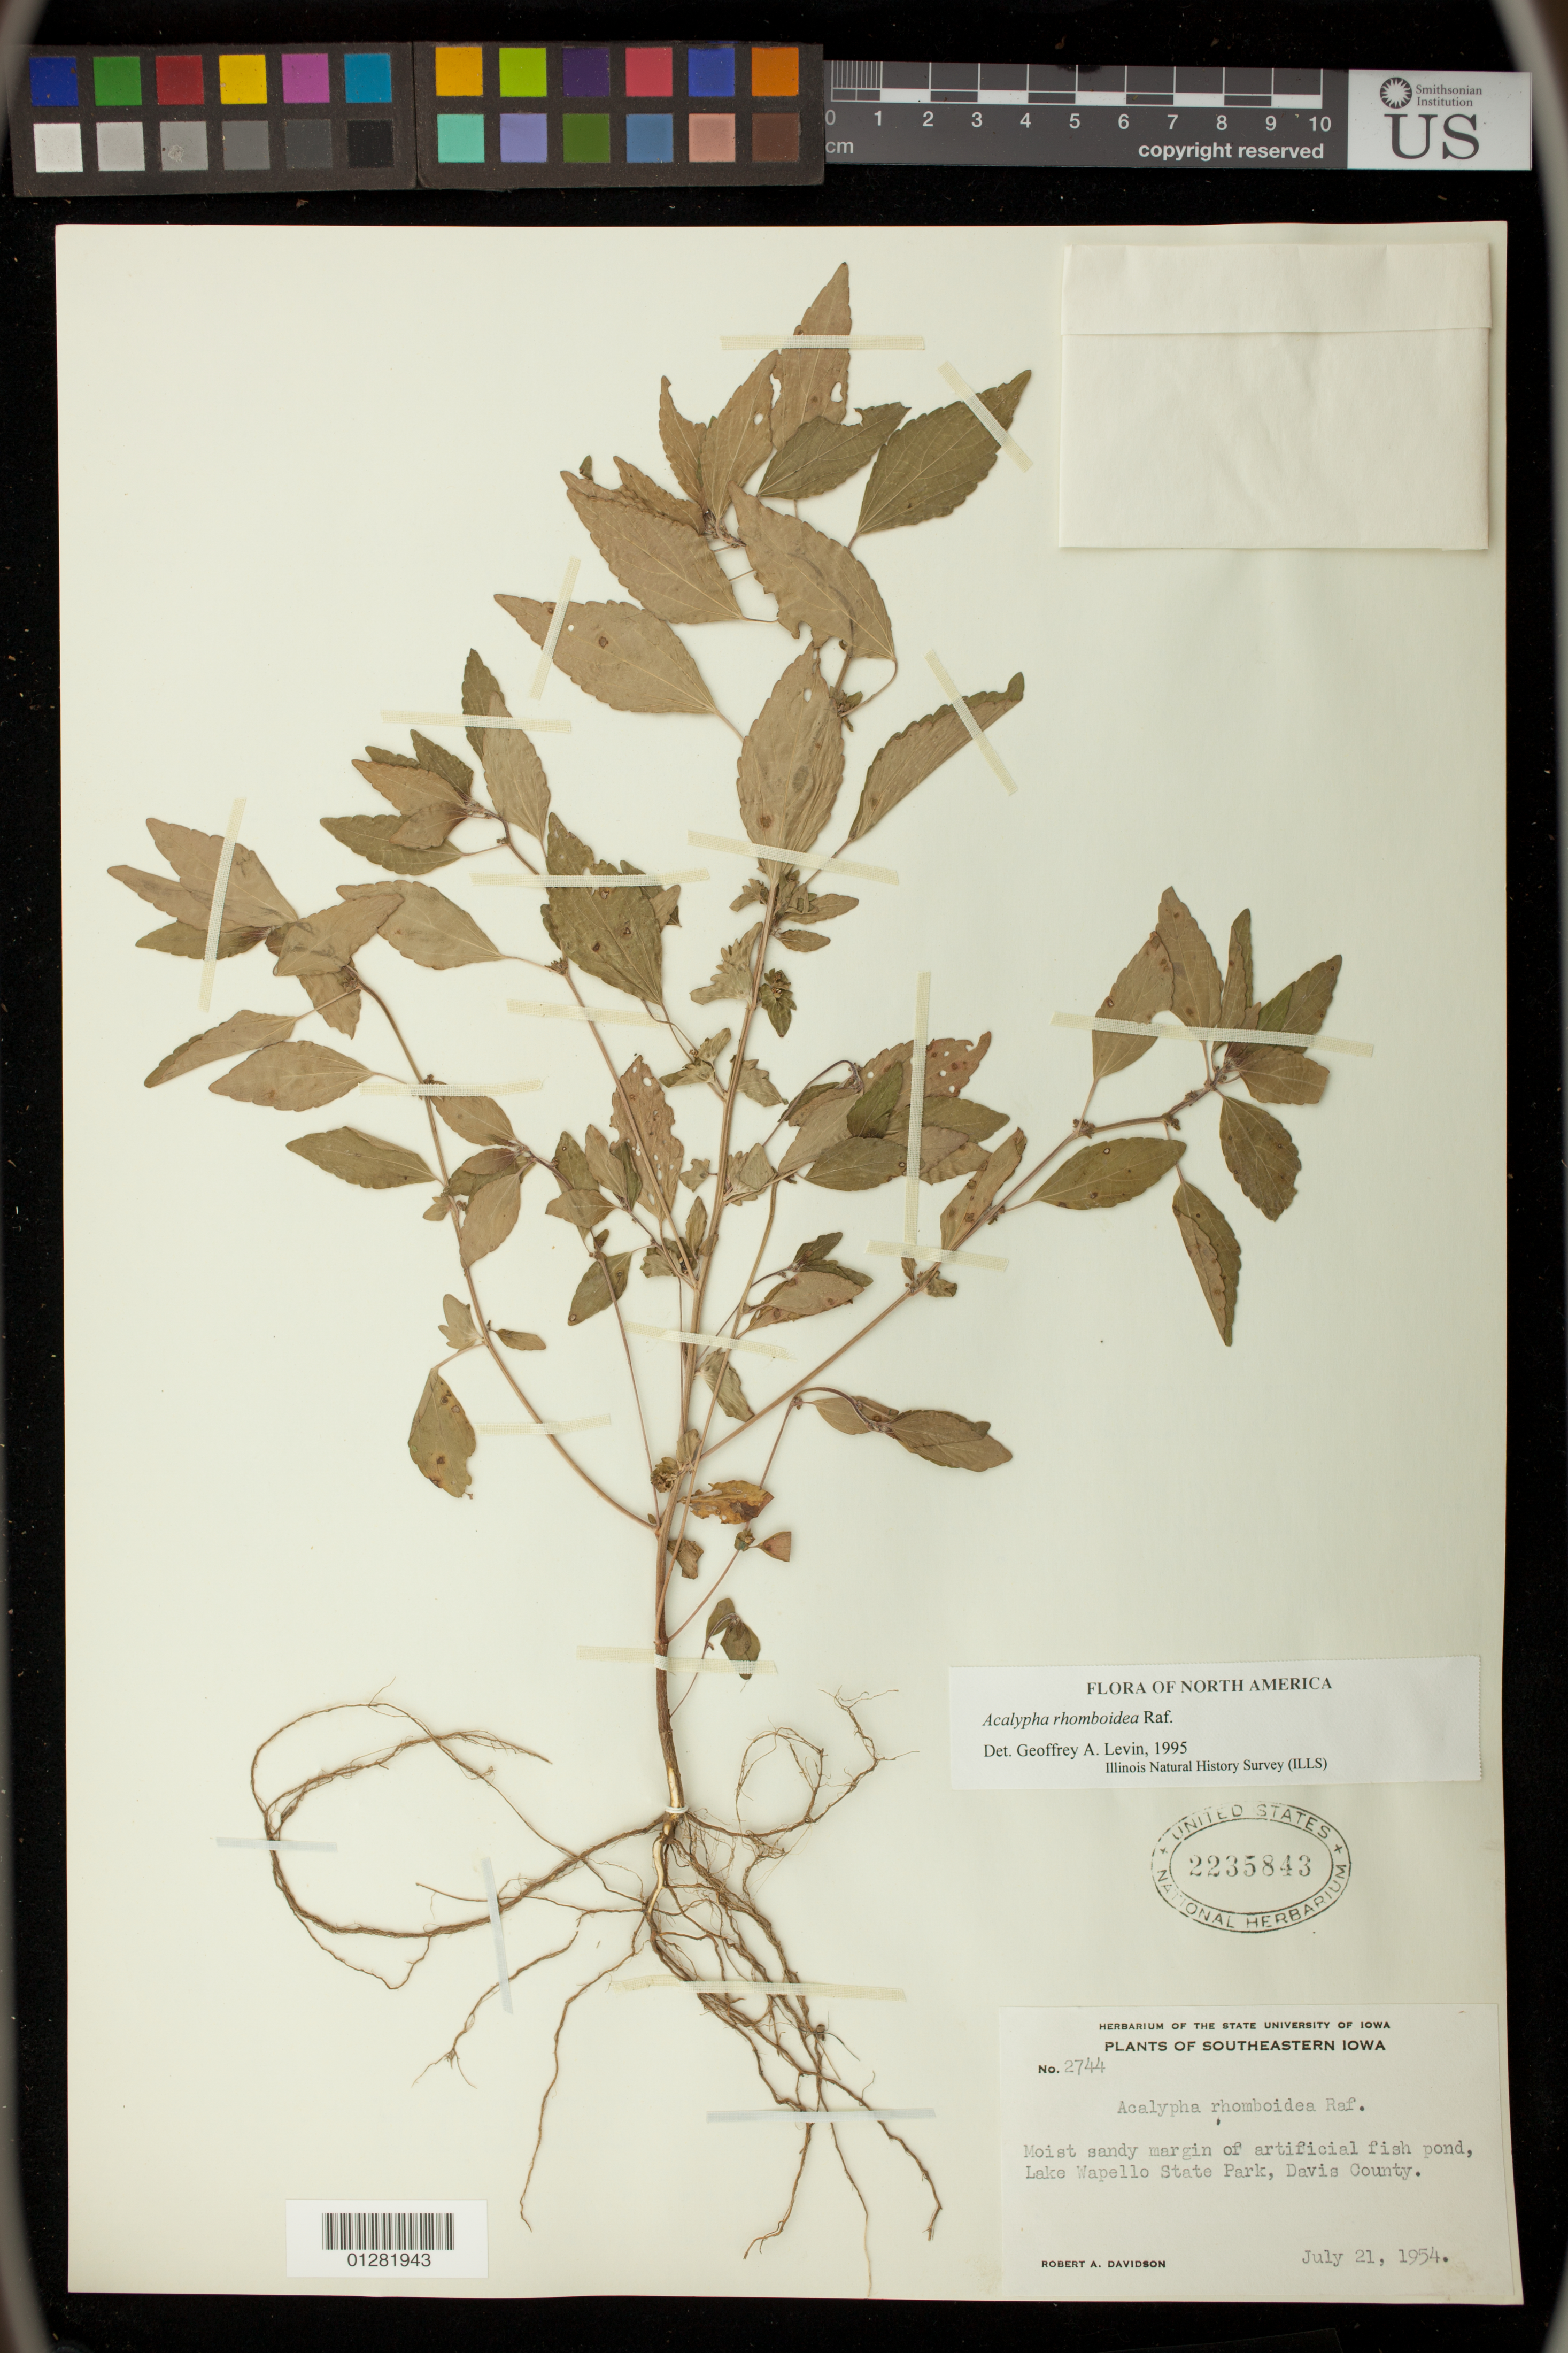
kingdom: Plantae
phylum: Tracheophyta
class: Magnoliopsida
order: Malpighiales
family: Euphorbiaceae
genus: Acalypha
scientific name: Acalypha rhomboidea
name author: Raf.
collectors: R. A. Davidson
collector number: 2744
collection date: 1954-07-21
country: United States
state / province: Iowa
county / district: Davis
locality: Moist sandy margin of artificial fish pond, Lake Wapello State Park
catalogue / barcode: US 2235843